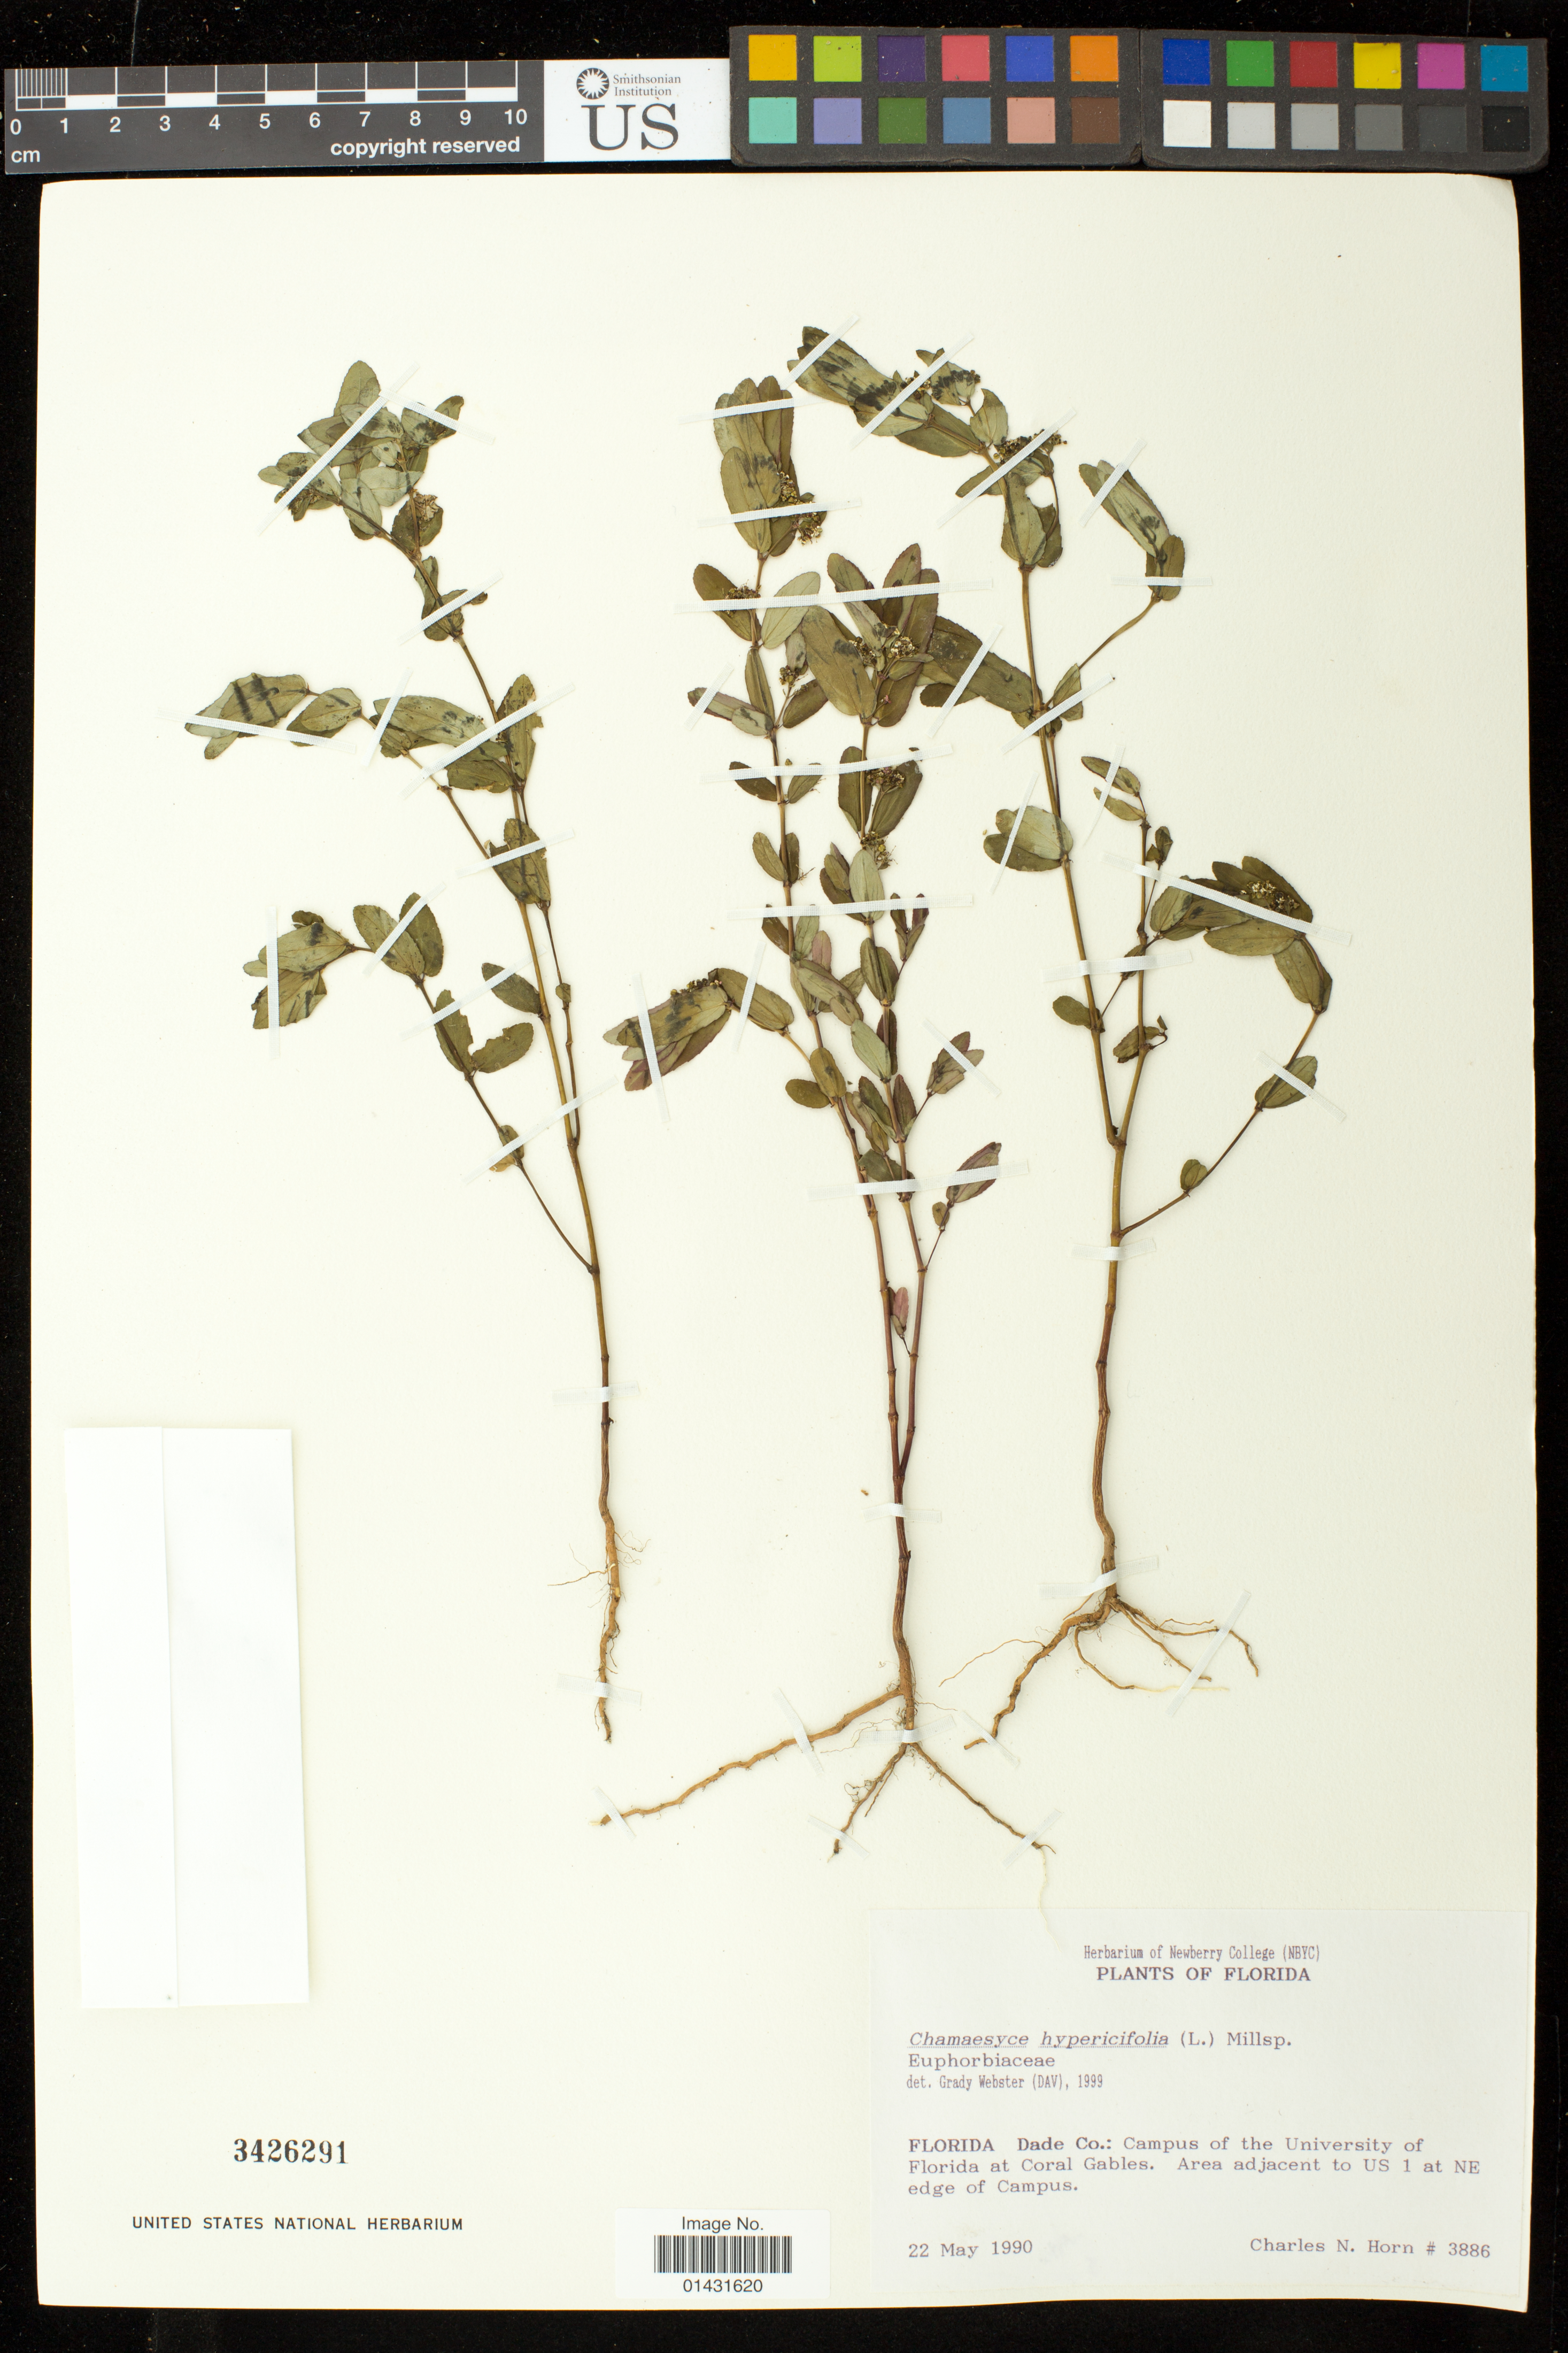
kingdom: Plantae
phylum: Tracheophyta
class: Magnoliopsida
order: Malpighiales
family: Euphorbiaceae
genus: Euphorbia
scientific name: Euphorbia hypericifolia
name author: L.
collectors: C. N. Horn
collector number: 3886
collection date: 1990-05-22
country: United States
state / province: Florida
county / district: Miami-Dade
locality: Campus of the University of Florida at Coral Gables. Area adjacent to US 1 at NE edge of Campus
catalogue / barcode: US 3426291